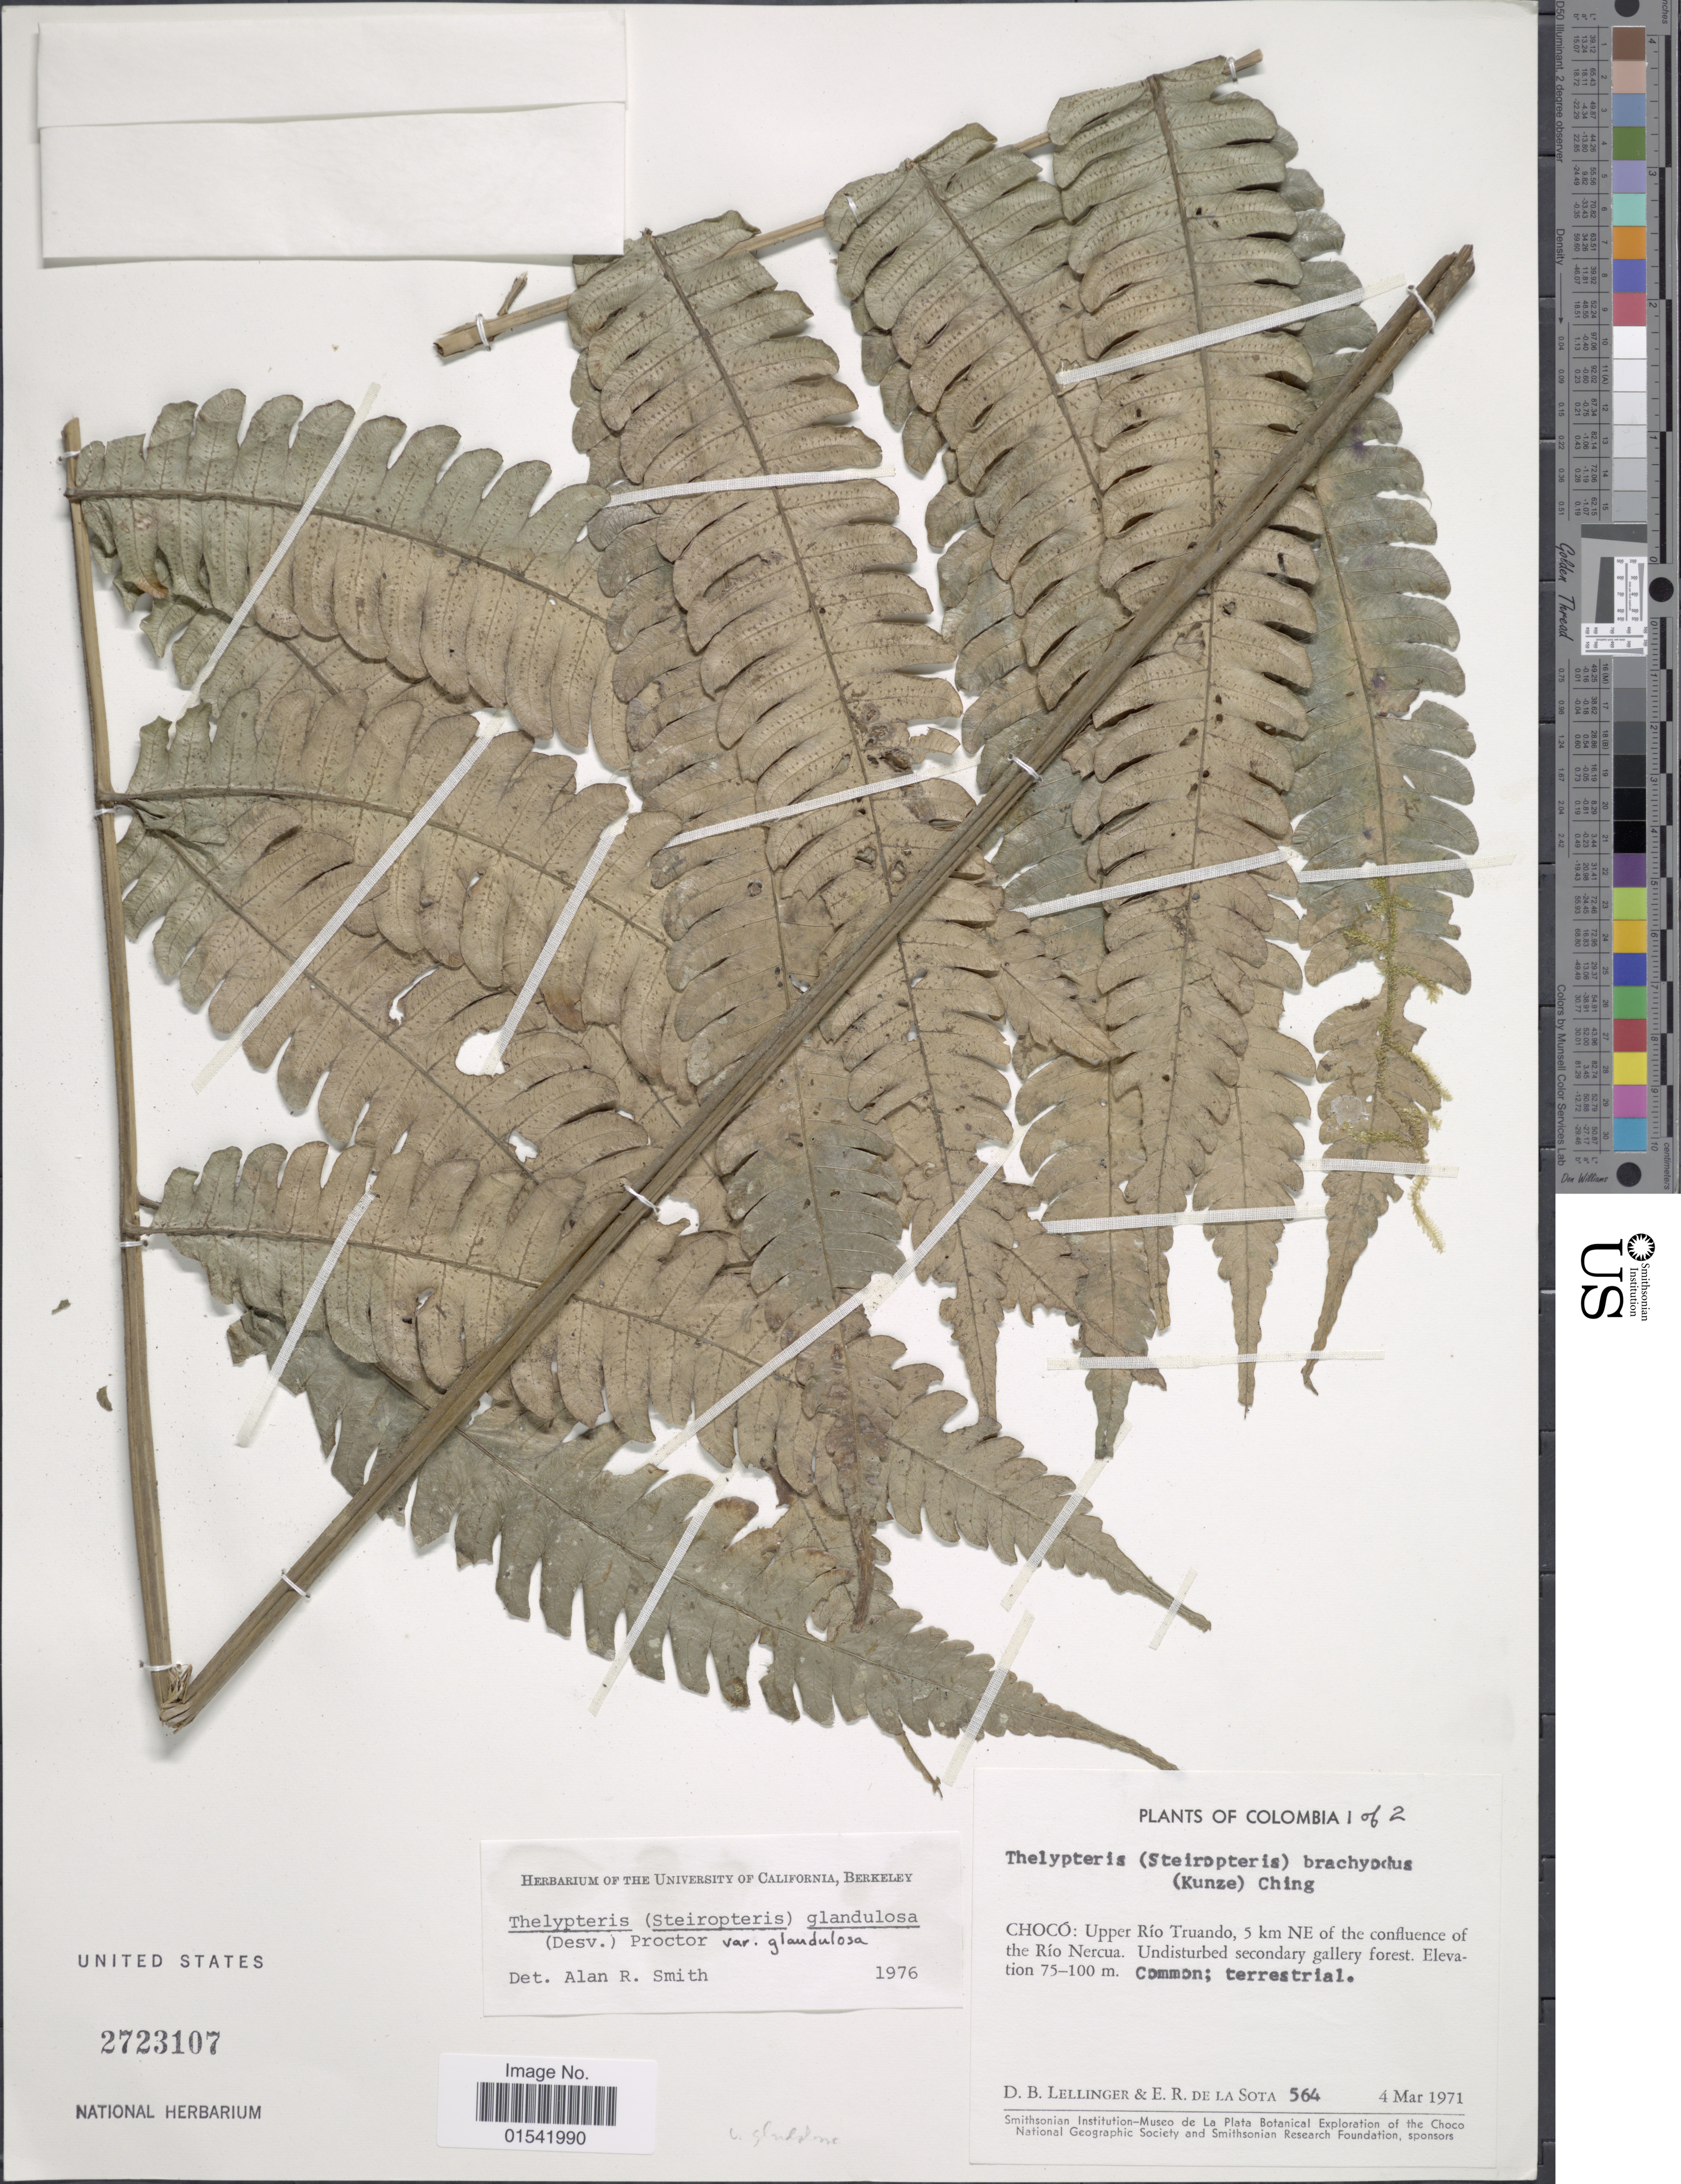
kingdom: Plantae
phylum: Tracheophyta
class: Polypodiopsida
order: Polypodiales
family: Thelypteridaceae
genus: Steiropteris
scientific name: Steiropteris glandulosa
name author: (Hook. f.) Pic. Serm.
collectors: D. B. Lellinger & E. R. de la Sota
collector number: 564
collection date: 1971-03-04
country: Colombia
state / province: Chocó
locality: Upper Río Truando, 5 km NE of the confluence of the Río Nercua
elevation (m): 75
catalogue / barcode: US 2723107